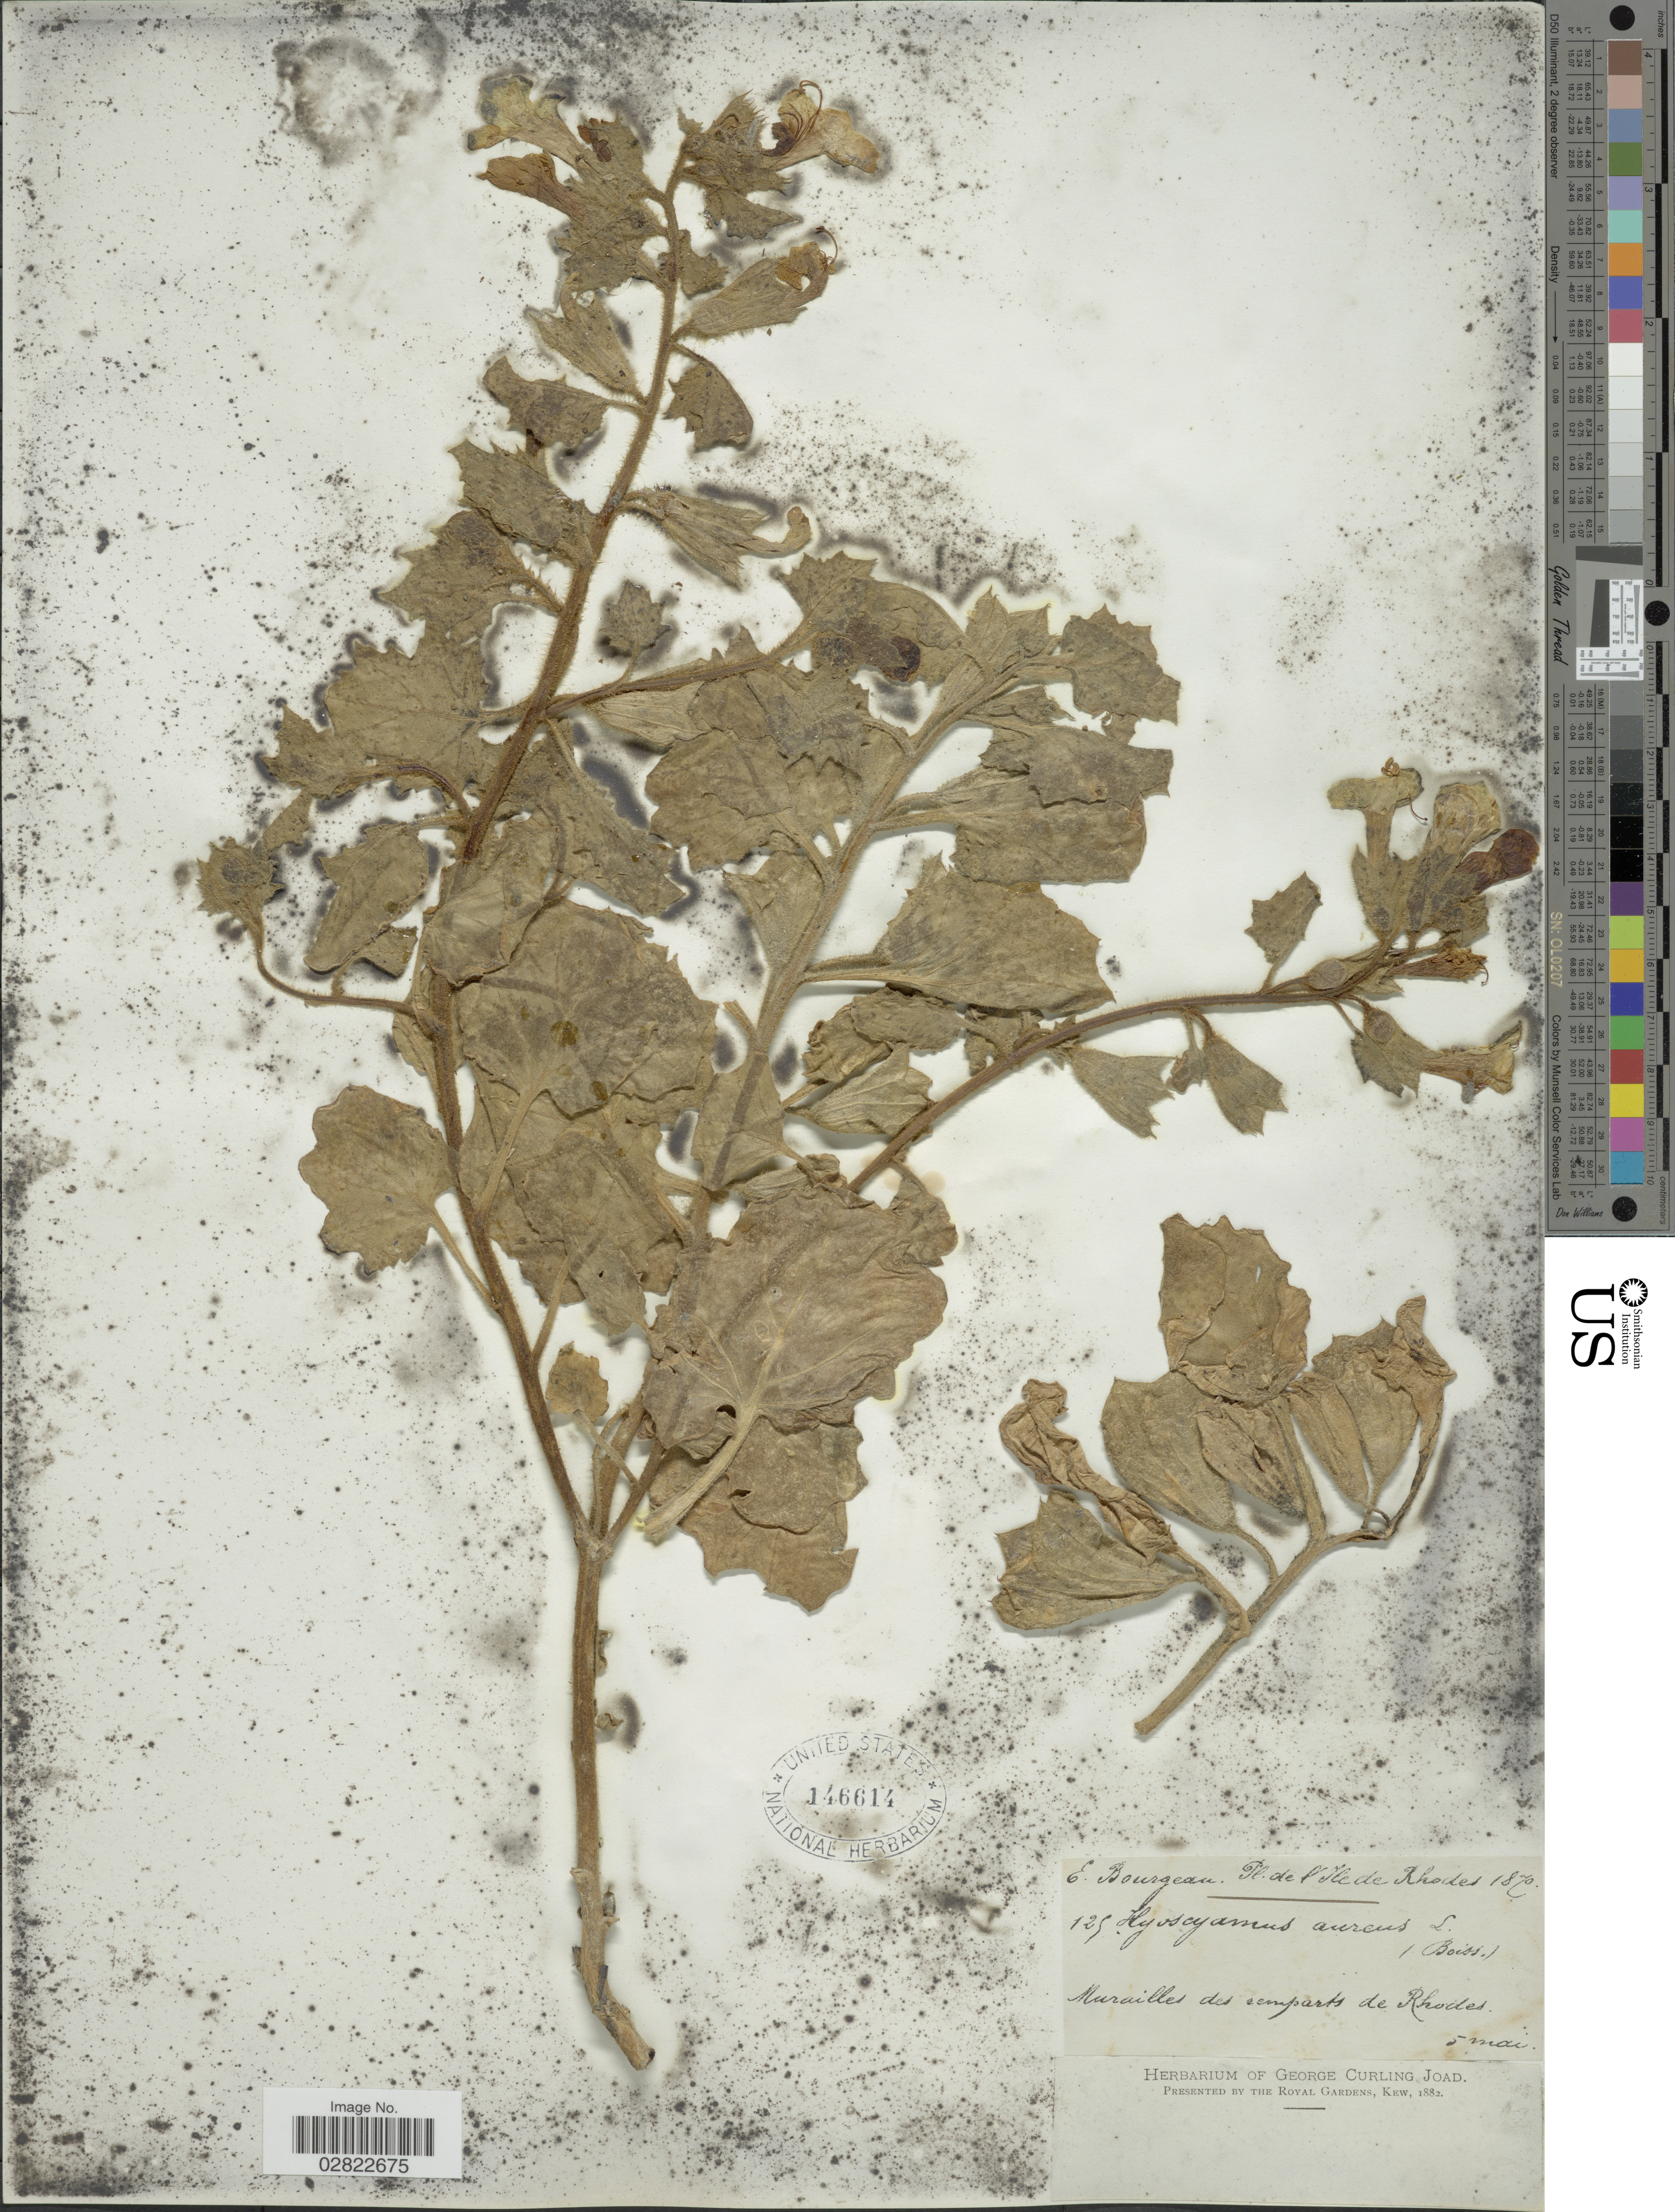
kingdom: Plantae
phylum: Tracheophyta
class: Magnoliopsida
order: Solanales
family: Solanaceae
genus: Hyoscyamus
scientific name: Hyoscyamus aureus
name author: L.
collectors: E. Bourgeau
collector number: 125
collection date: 1870-05-05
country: Greece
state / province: South Aegean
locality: Murailles des semparts de Rhodes.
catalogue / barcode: US 146614